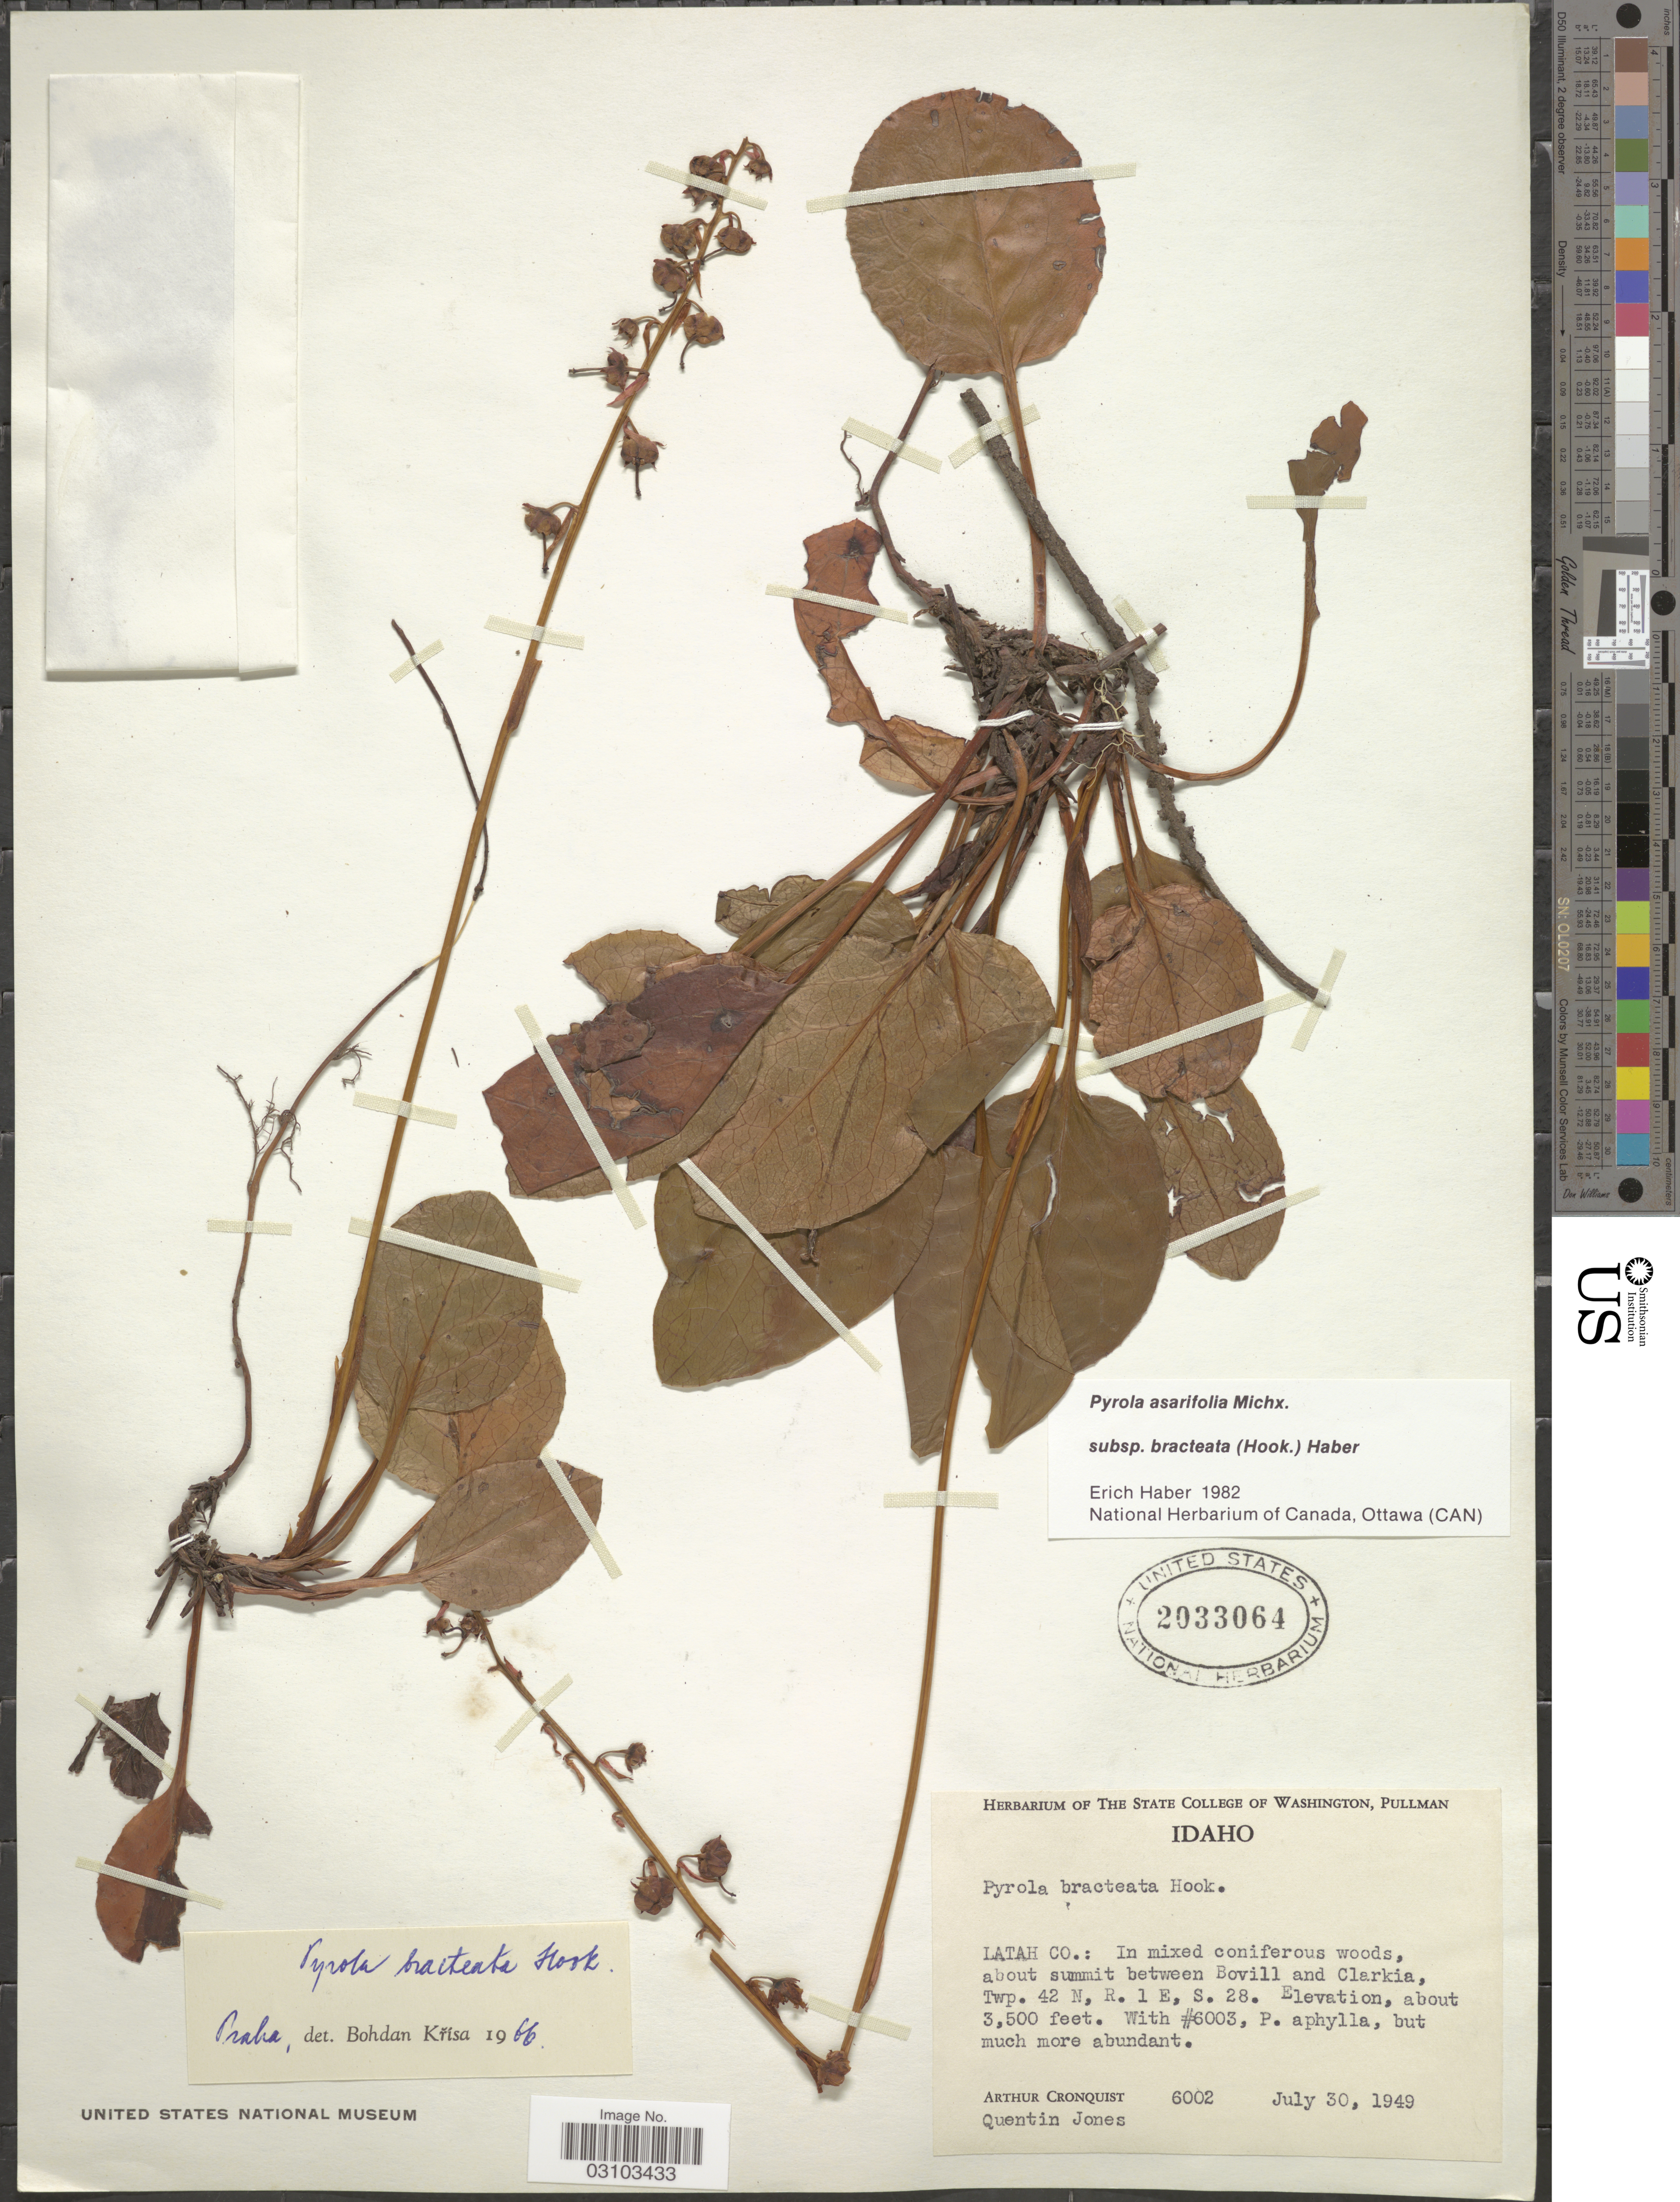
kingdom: Plantae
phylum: Tracheophyta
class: Magnoliopsida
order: Ericales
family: Ericaceae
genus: Pyrola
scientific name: Pyrola asarifolia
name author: Michx.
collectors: A. J. Cronquist & Q. Jones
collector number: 6002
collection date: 1949-07-30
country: United States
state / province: Idaho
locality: Latah Co.: about summit between Bovill and Clarkia, Twp. 42N, R1E, S28.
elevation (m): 1067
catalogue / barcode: US 2033064